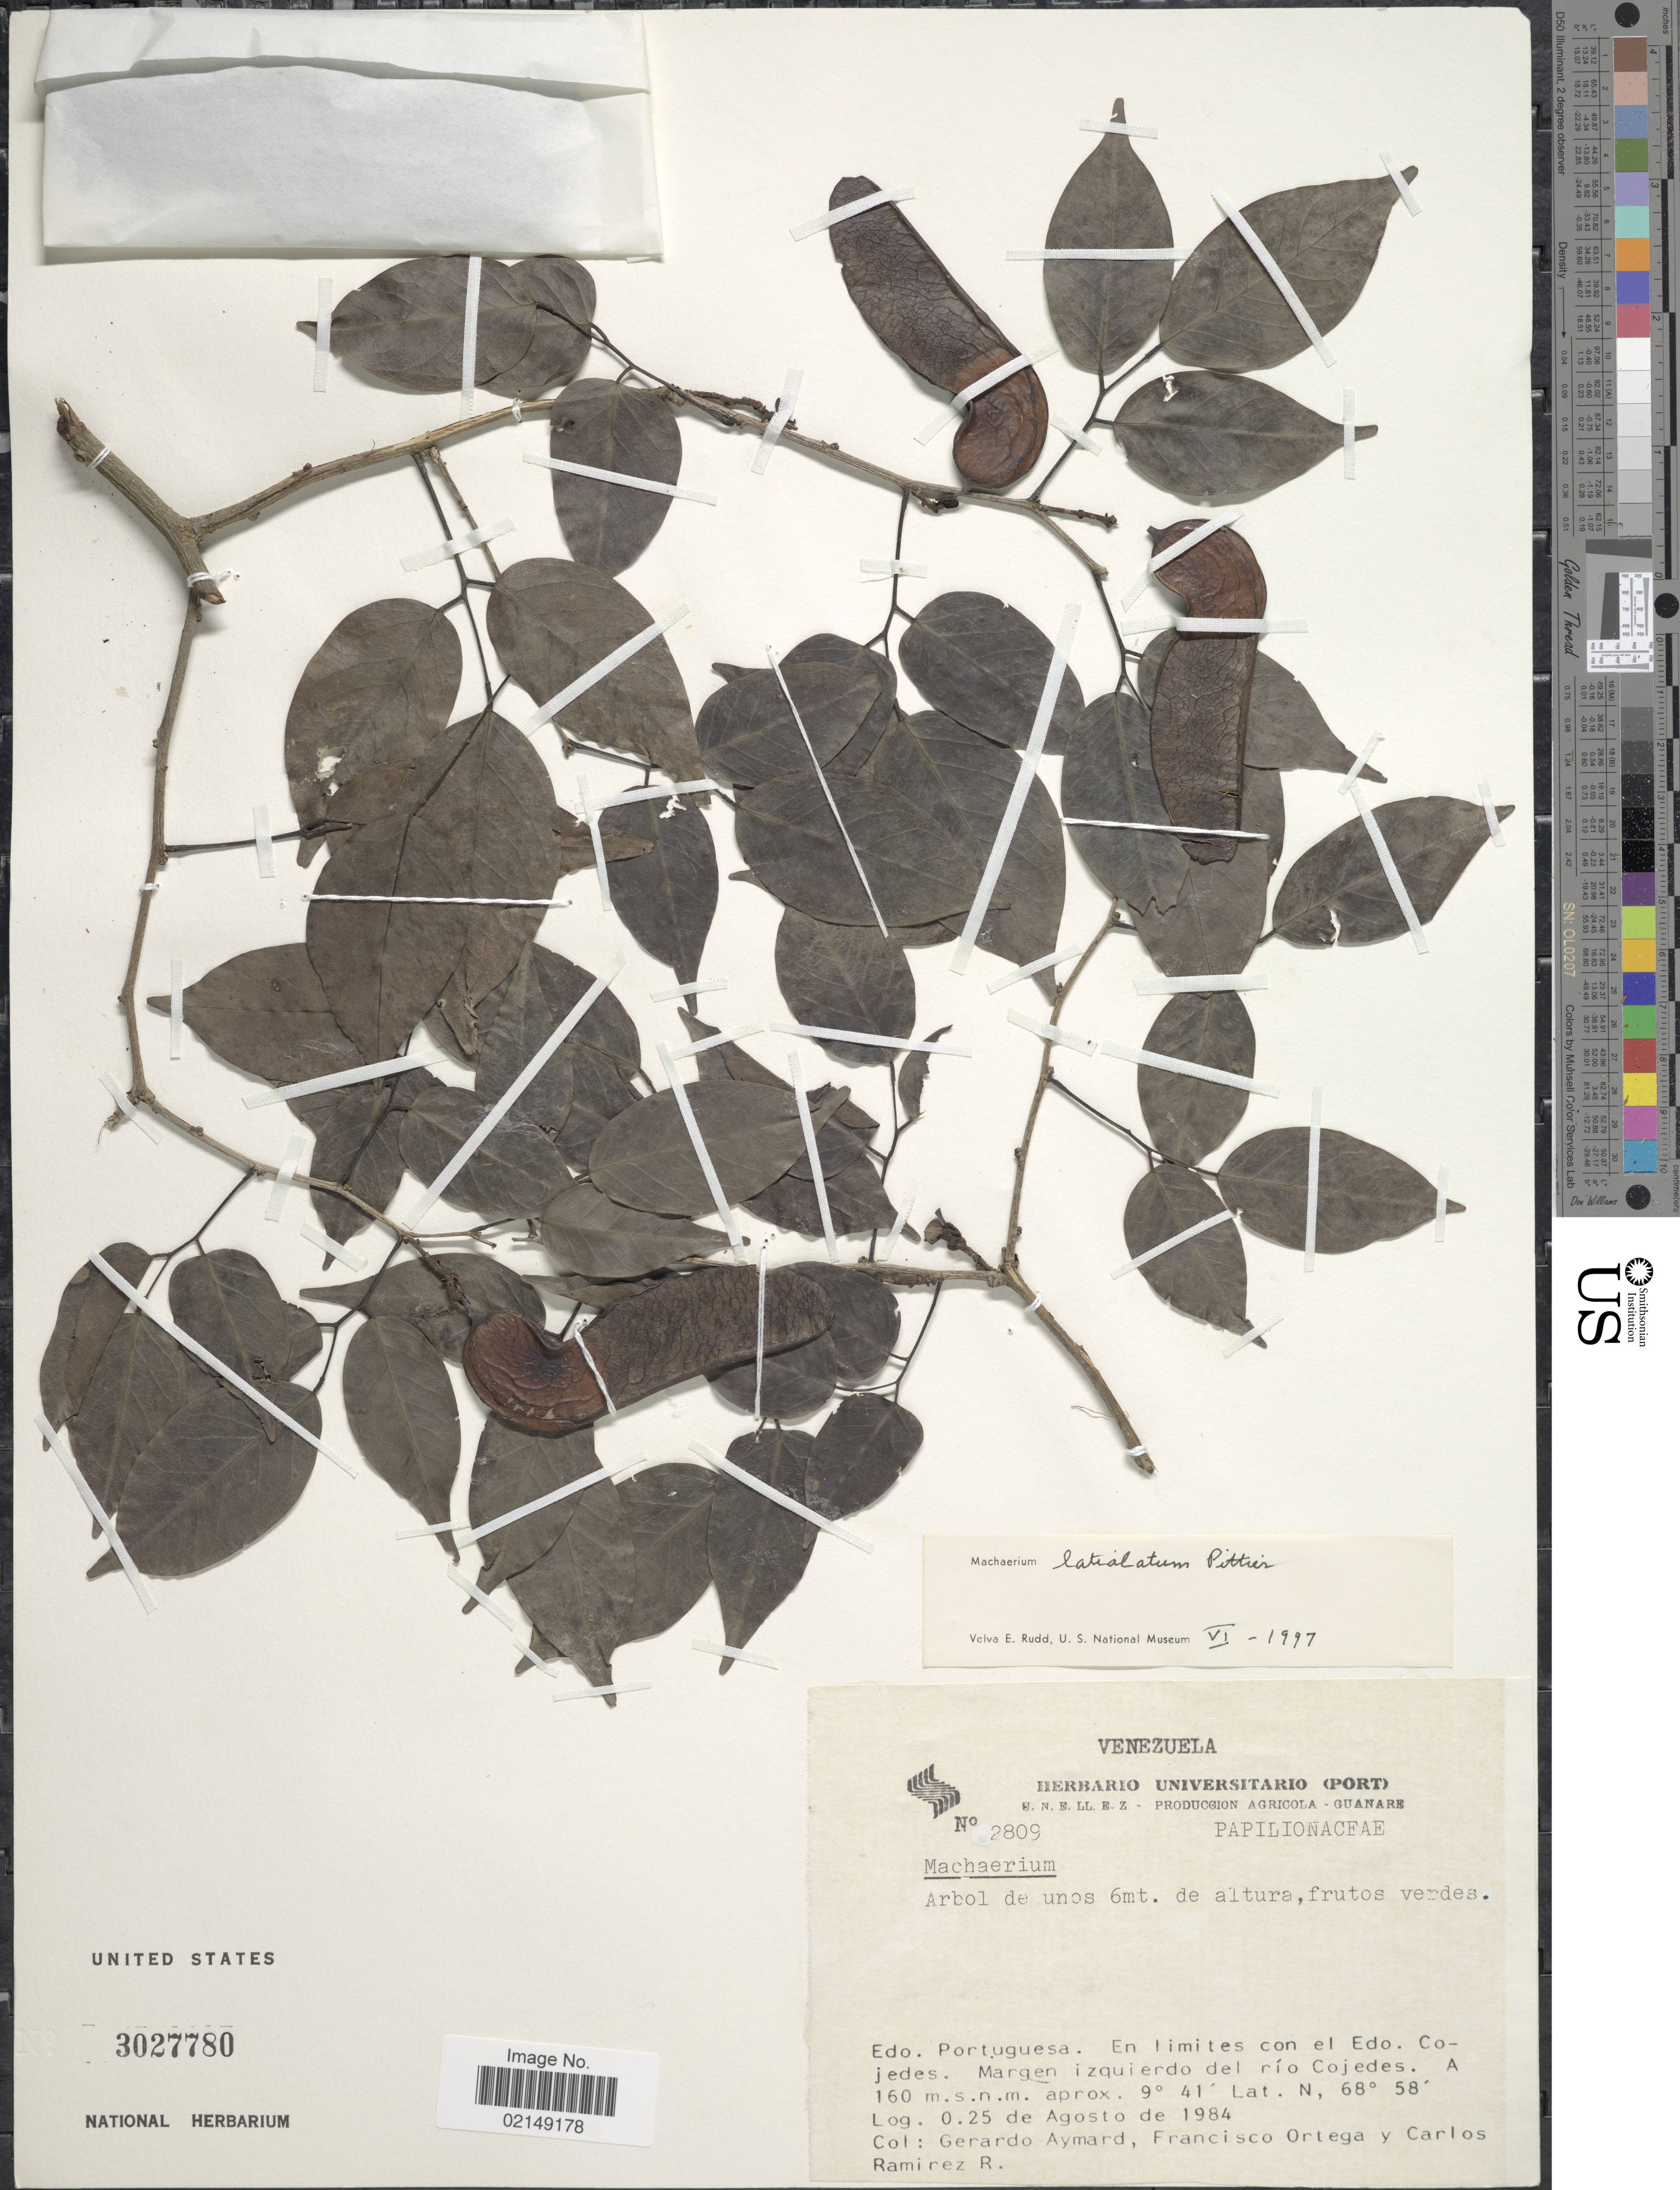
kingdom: Plantae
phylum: Tracheophyta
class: Magnoliopsida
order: Fabales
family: Fabaceae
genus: Machaerium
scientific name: Machaerium latialatum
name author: Pittier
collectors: G. A. Aymard, F. J. Ortega & C. Ramirez R.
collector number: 2809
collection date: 1984-08-25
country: Venezuela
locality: Edo. Portuguesa, En limites con el Edo. Cojedes, Margen izquierdo del rio Cojedes.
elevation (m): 160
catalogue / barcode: US 3027780